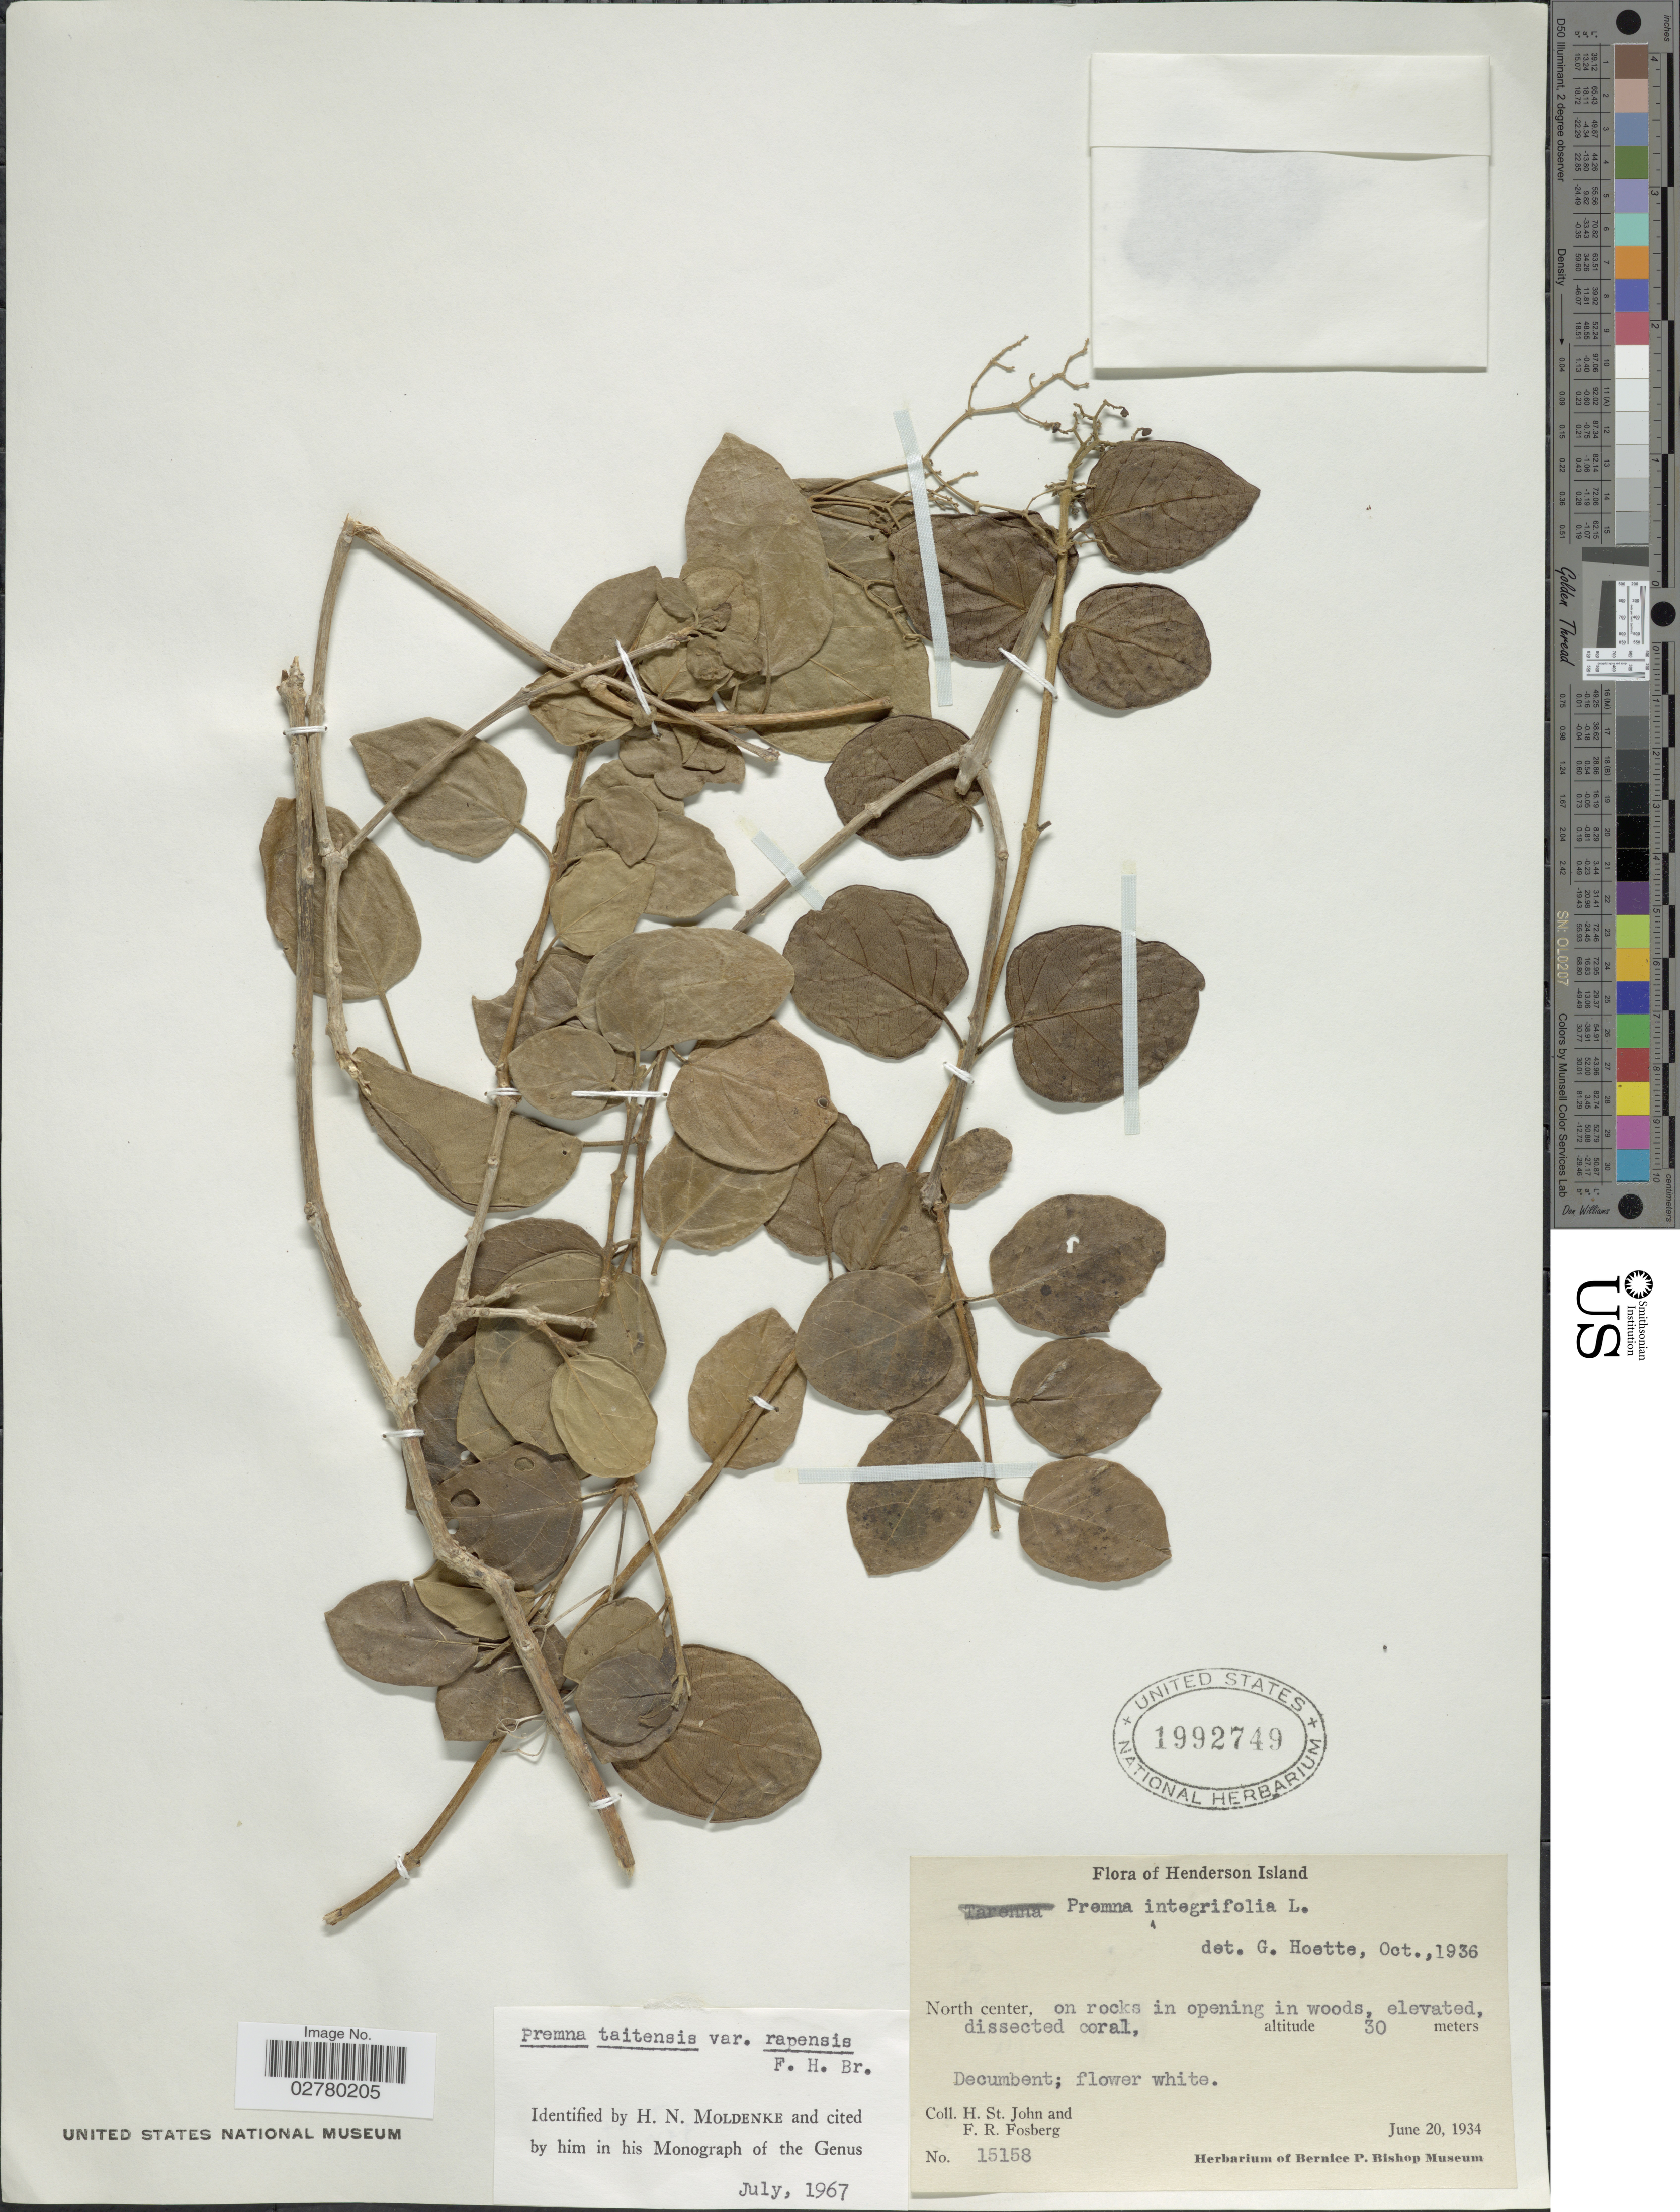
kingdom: Plantae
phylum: Tracheophyta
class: Magnoliopsida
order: Lamiales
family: Lamiaceae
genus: Premna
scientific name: Premna taitensis var. rapensis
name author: F. Br.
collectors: H. St. John & F. R. Fosberg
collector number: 15158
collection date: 1934-06-20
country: Pitcairn Islands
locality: Henderson Island. North center.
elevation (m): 30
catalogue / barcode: US 1992749